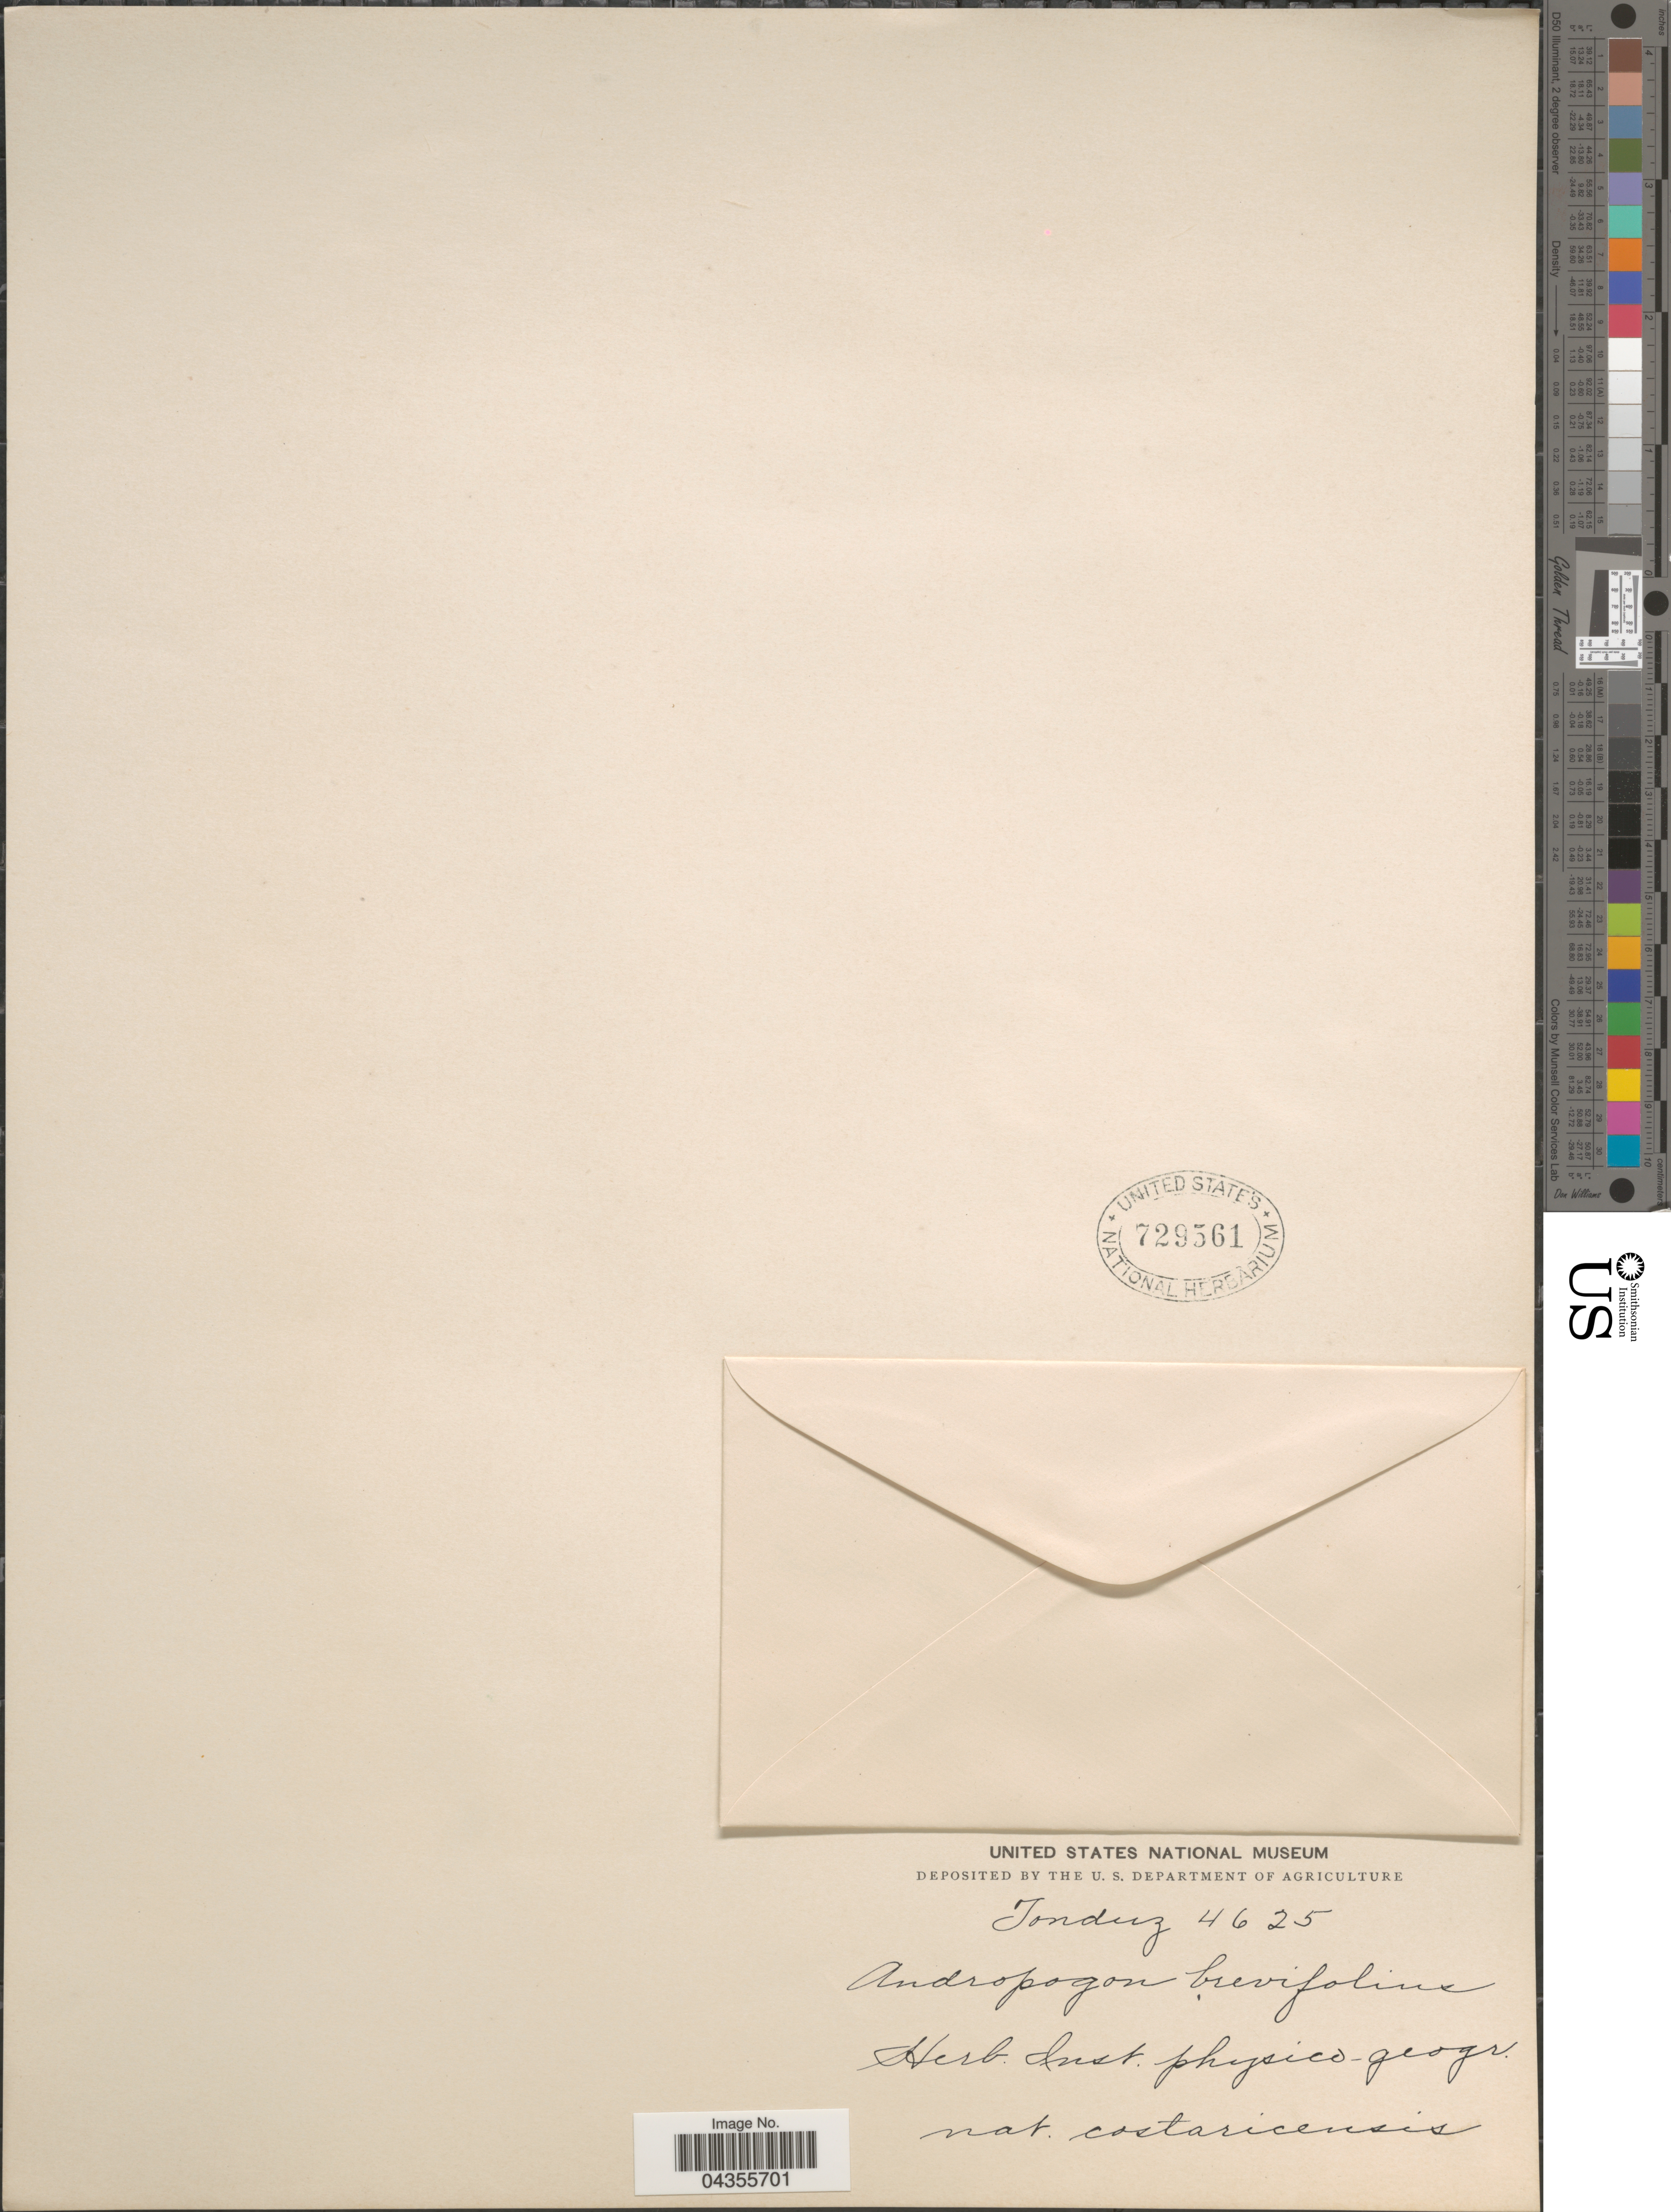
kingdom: Plantae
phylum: Tracheophyta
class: Liliopsida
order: Poales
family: Poaceae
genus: Schizachyrium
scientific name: Schizachyrium brevifolium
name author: (Sw.) Nees ex Büse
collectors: Tonduz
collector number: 4625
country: Costa Rica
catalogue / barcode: US 729561